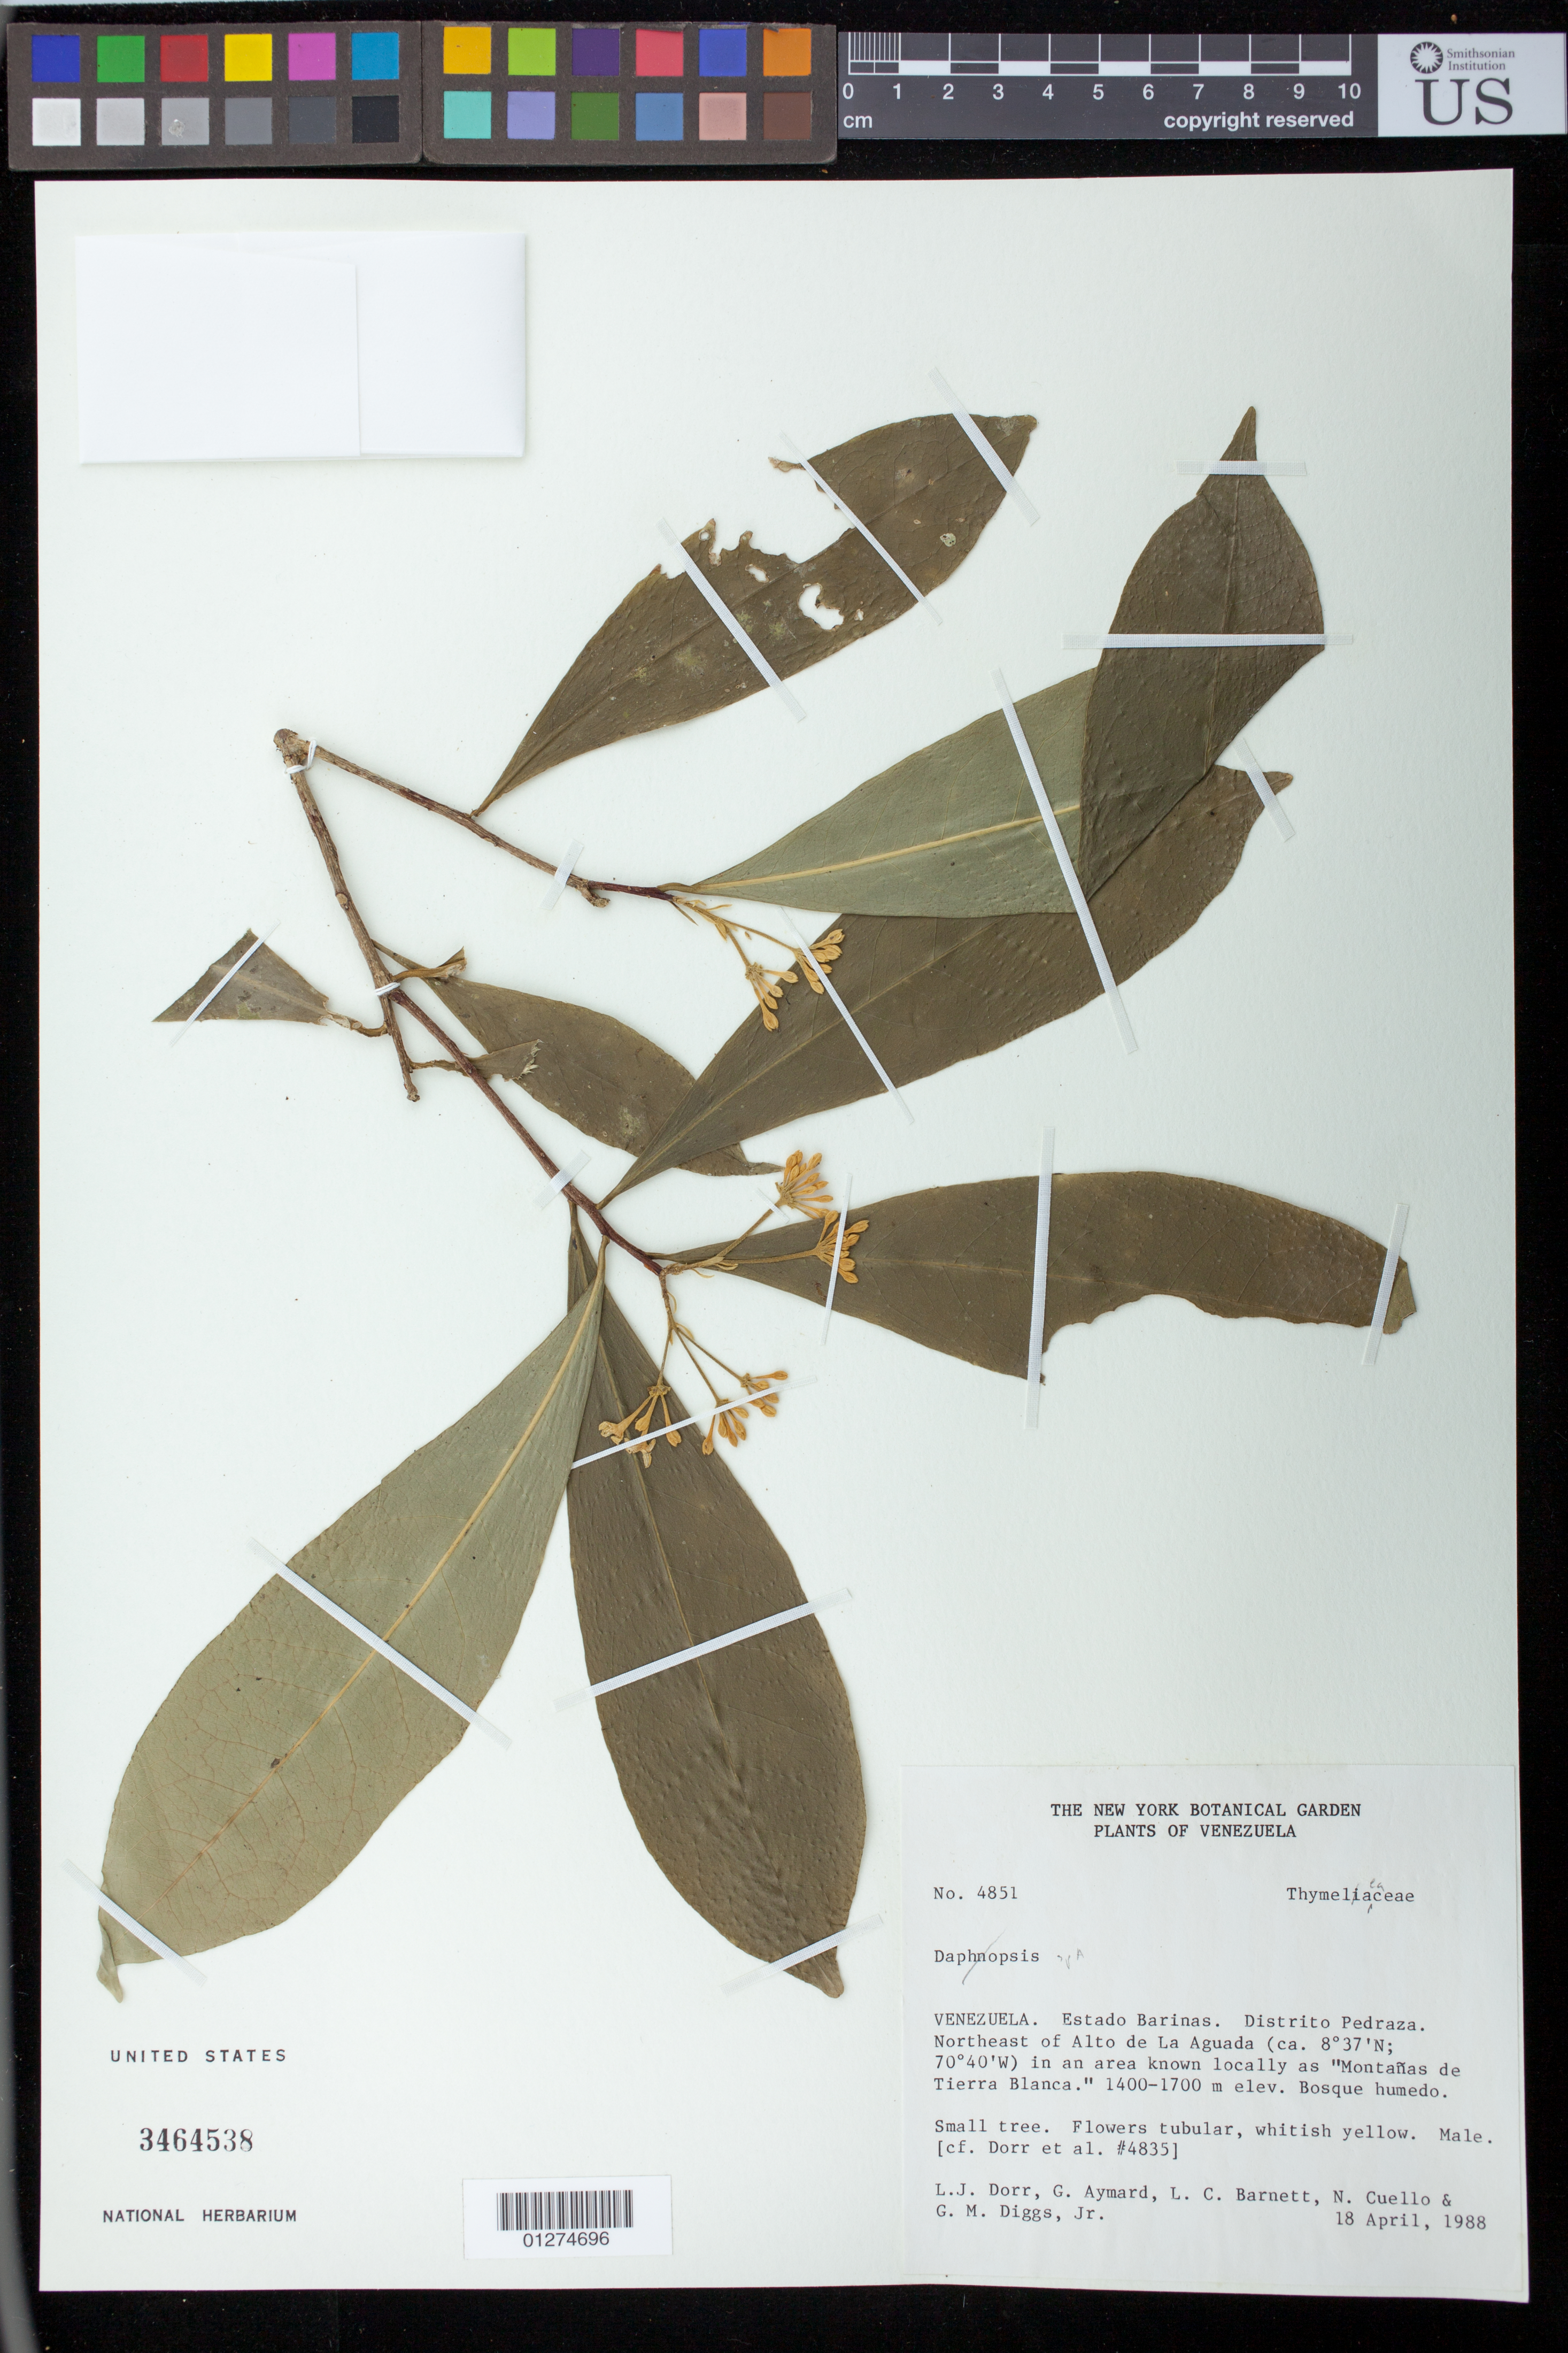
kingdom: Plantae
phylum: Tracheophyta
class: Magnoliopsida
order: Malvales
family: Thymelaeaceae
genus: Schoenobiblus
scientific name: Schoenobiblus sp.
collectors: L. J. Dorr, G. A. Aymard, L. C. Barnett, N. L. Cuello & G. Diggs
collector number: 4851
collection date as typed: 18 Apr 1988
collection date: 1988-04-18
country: Venezuela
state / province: Barinas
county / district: Pedraza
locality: NE of Alto de La Aguada in an area known locally as 'Montañas de Tierra Blanca"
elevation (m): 1400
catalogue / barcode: US 3464538